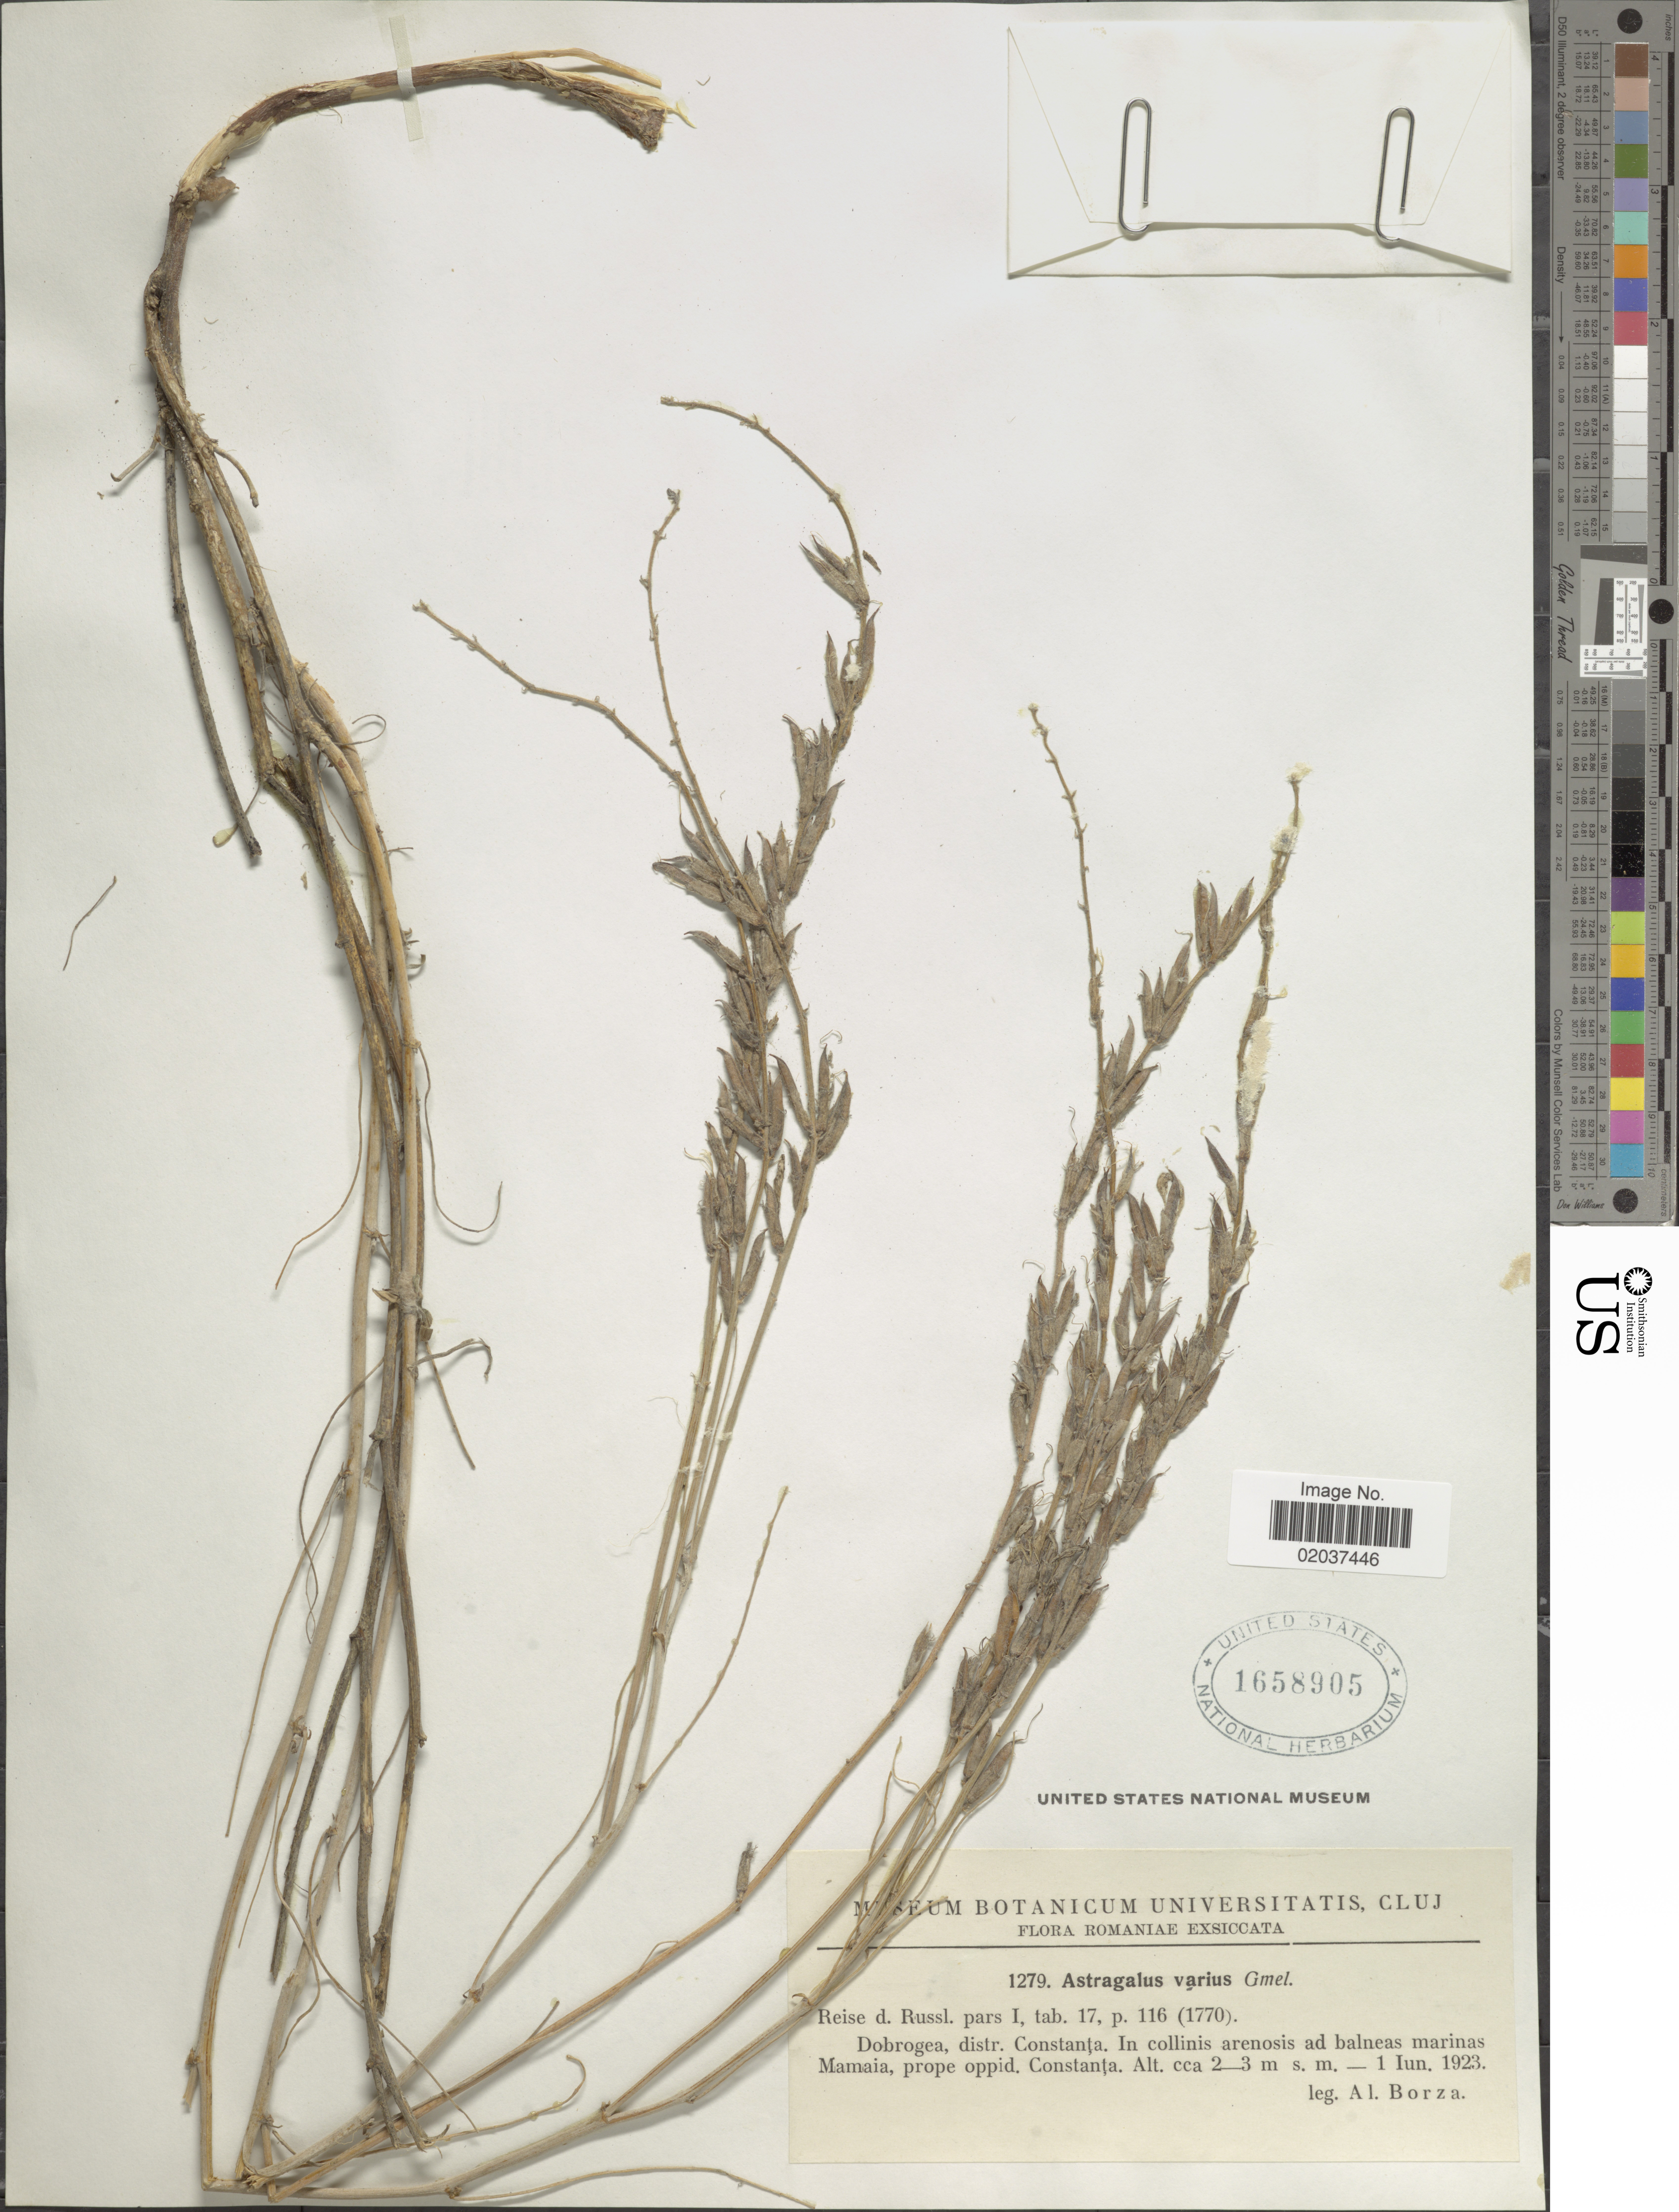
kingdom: Plantae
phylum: Tracheophyta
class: Magnoliopsida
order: Fabales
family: Fabaceae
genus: Astragalus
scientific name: Astragalus varius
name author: S.G. Gmel.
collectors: A. Borza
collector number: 1279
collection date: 1923-06-01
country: Romania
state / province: Constanta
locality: Dobrogea, distr. Costanta, In collibus arenosis ad balneas marinas Mamaia, prope oppid, Constanta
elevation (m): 2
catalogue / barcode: US 1658905